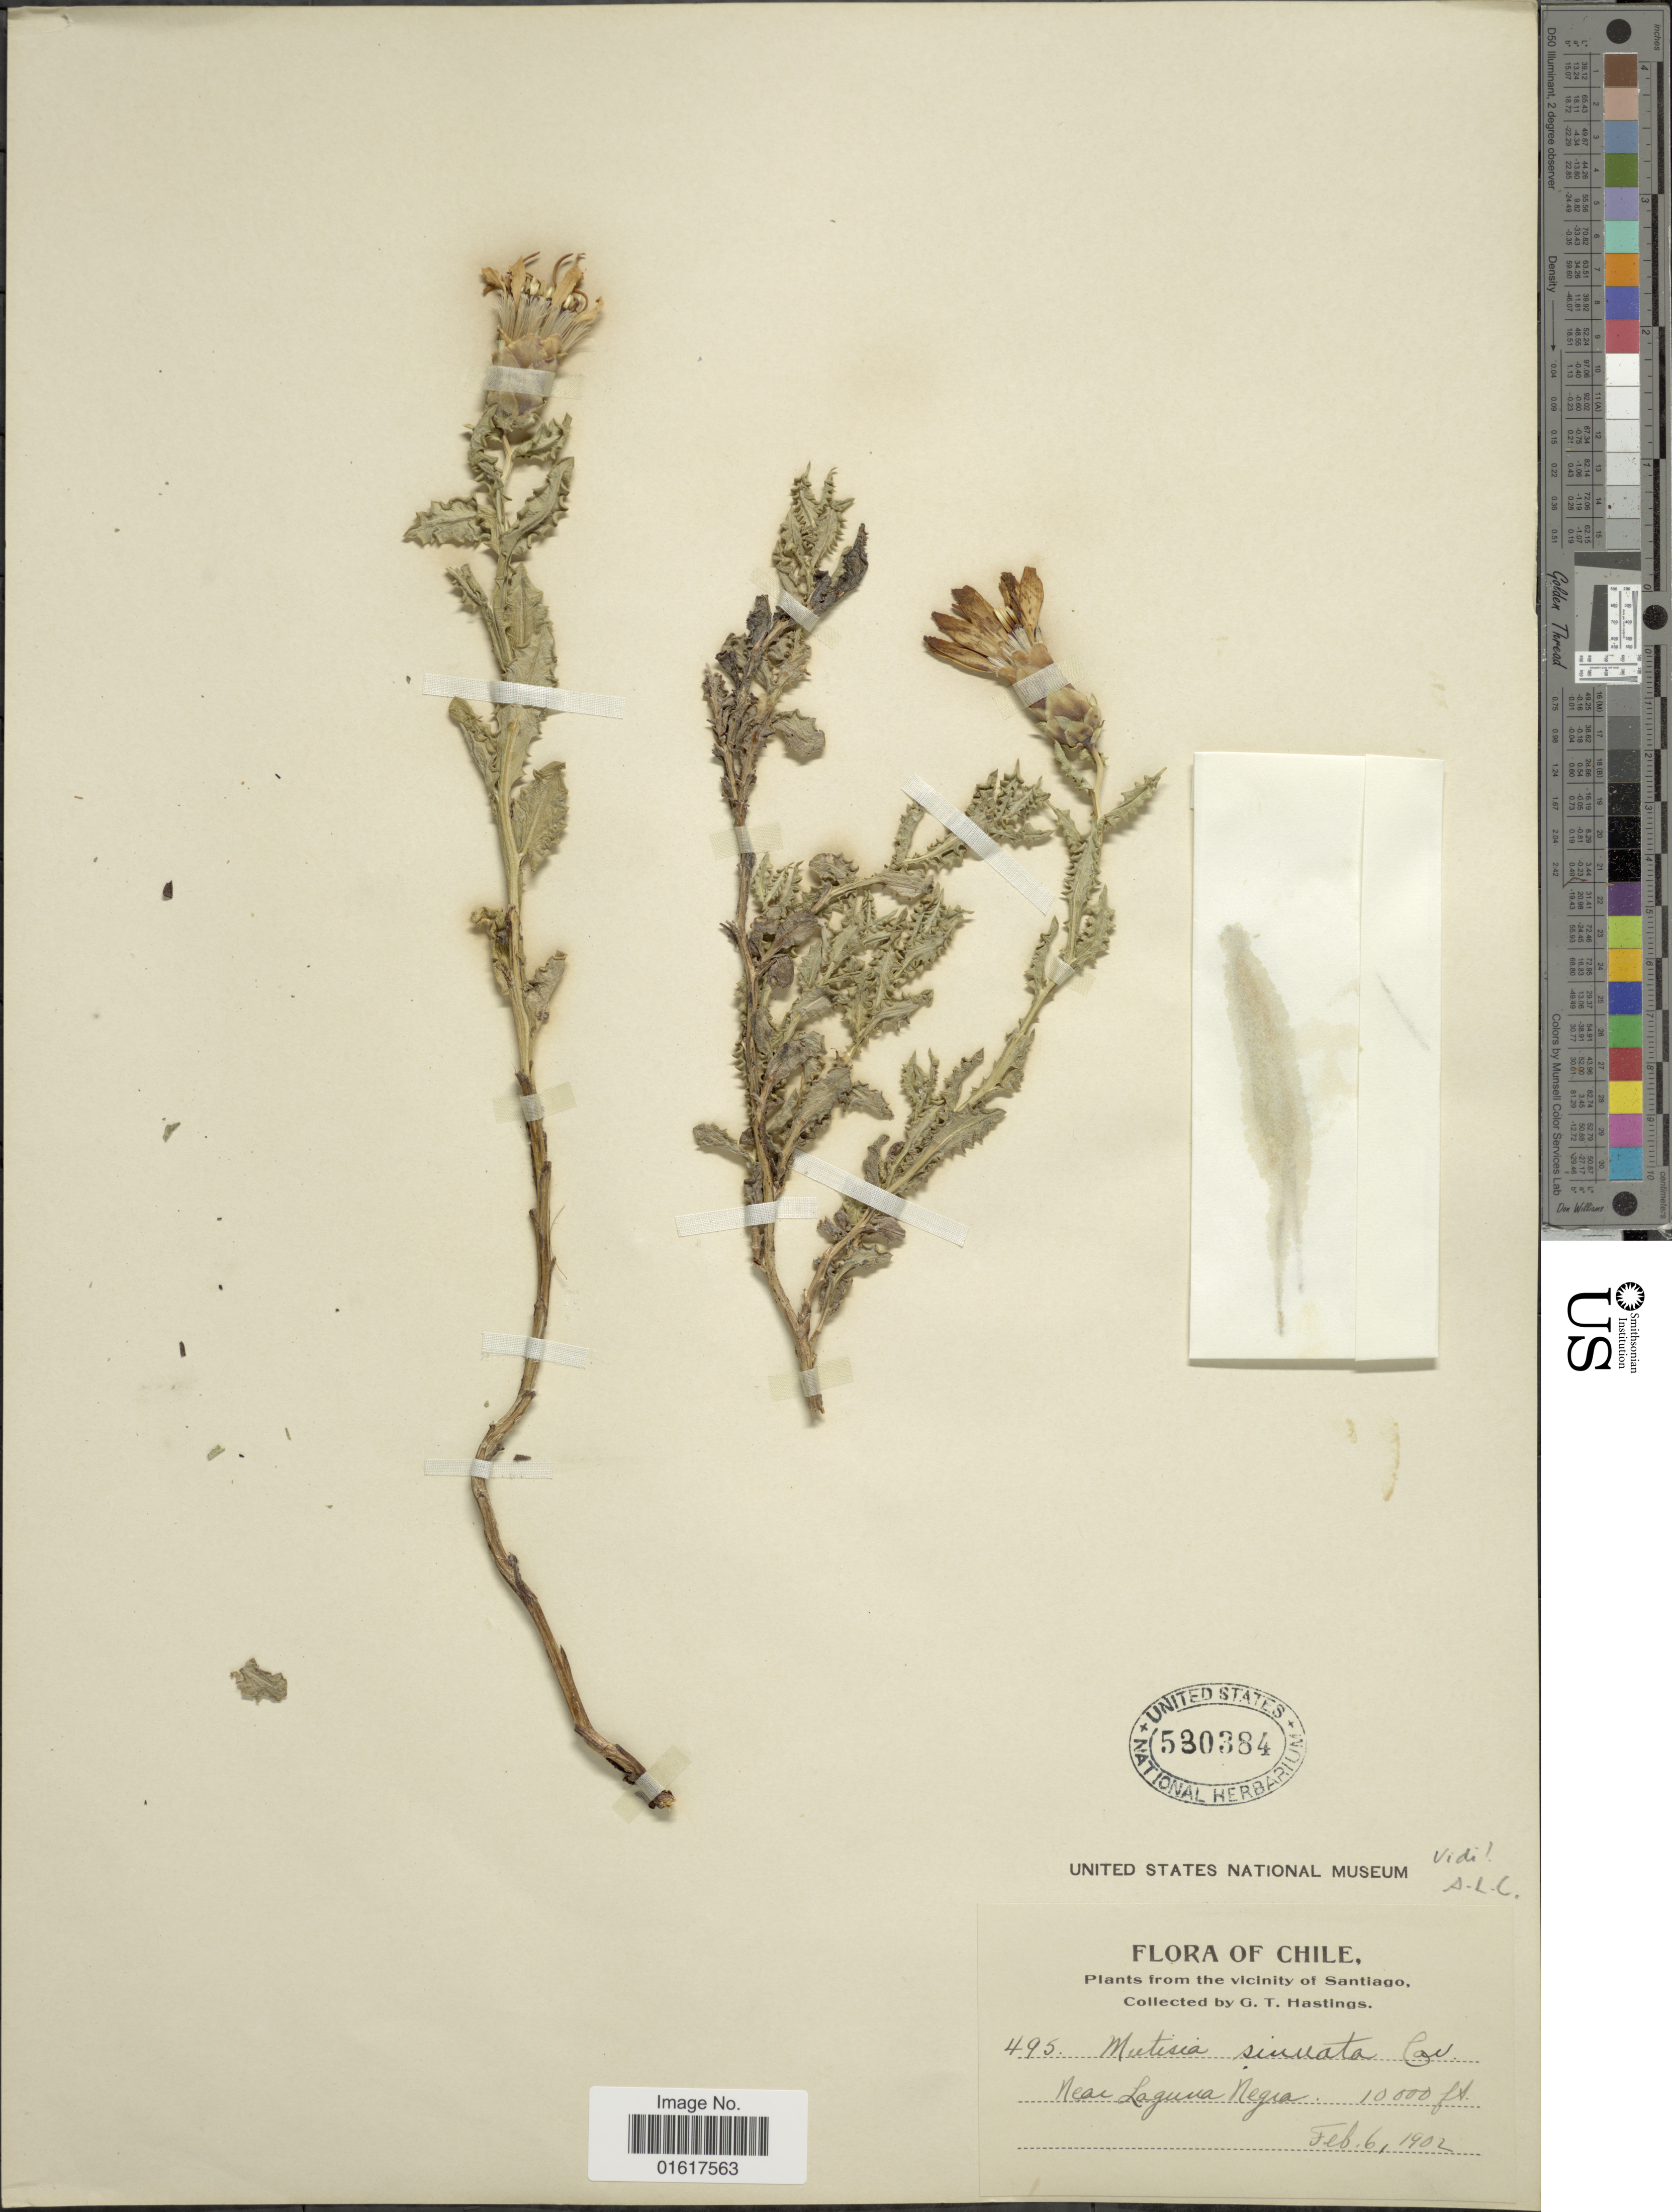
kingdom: Plantae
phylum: Tracheophyta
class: Magnoliopsida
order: Asterales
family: Asteraceae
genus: Mutisia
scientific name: Mutisia sinuata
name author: Cav.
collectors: G. Hastings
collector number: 495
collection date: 1902-02-06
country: Chile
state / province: Región Metropolitana (RM)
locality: Vicinity of Santiago. Near Laguna Negro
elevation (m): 3048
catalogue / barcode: US 530384